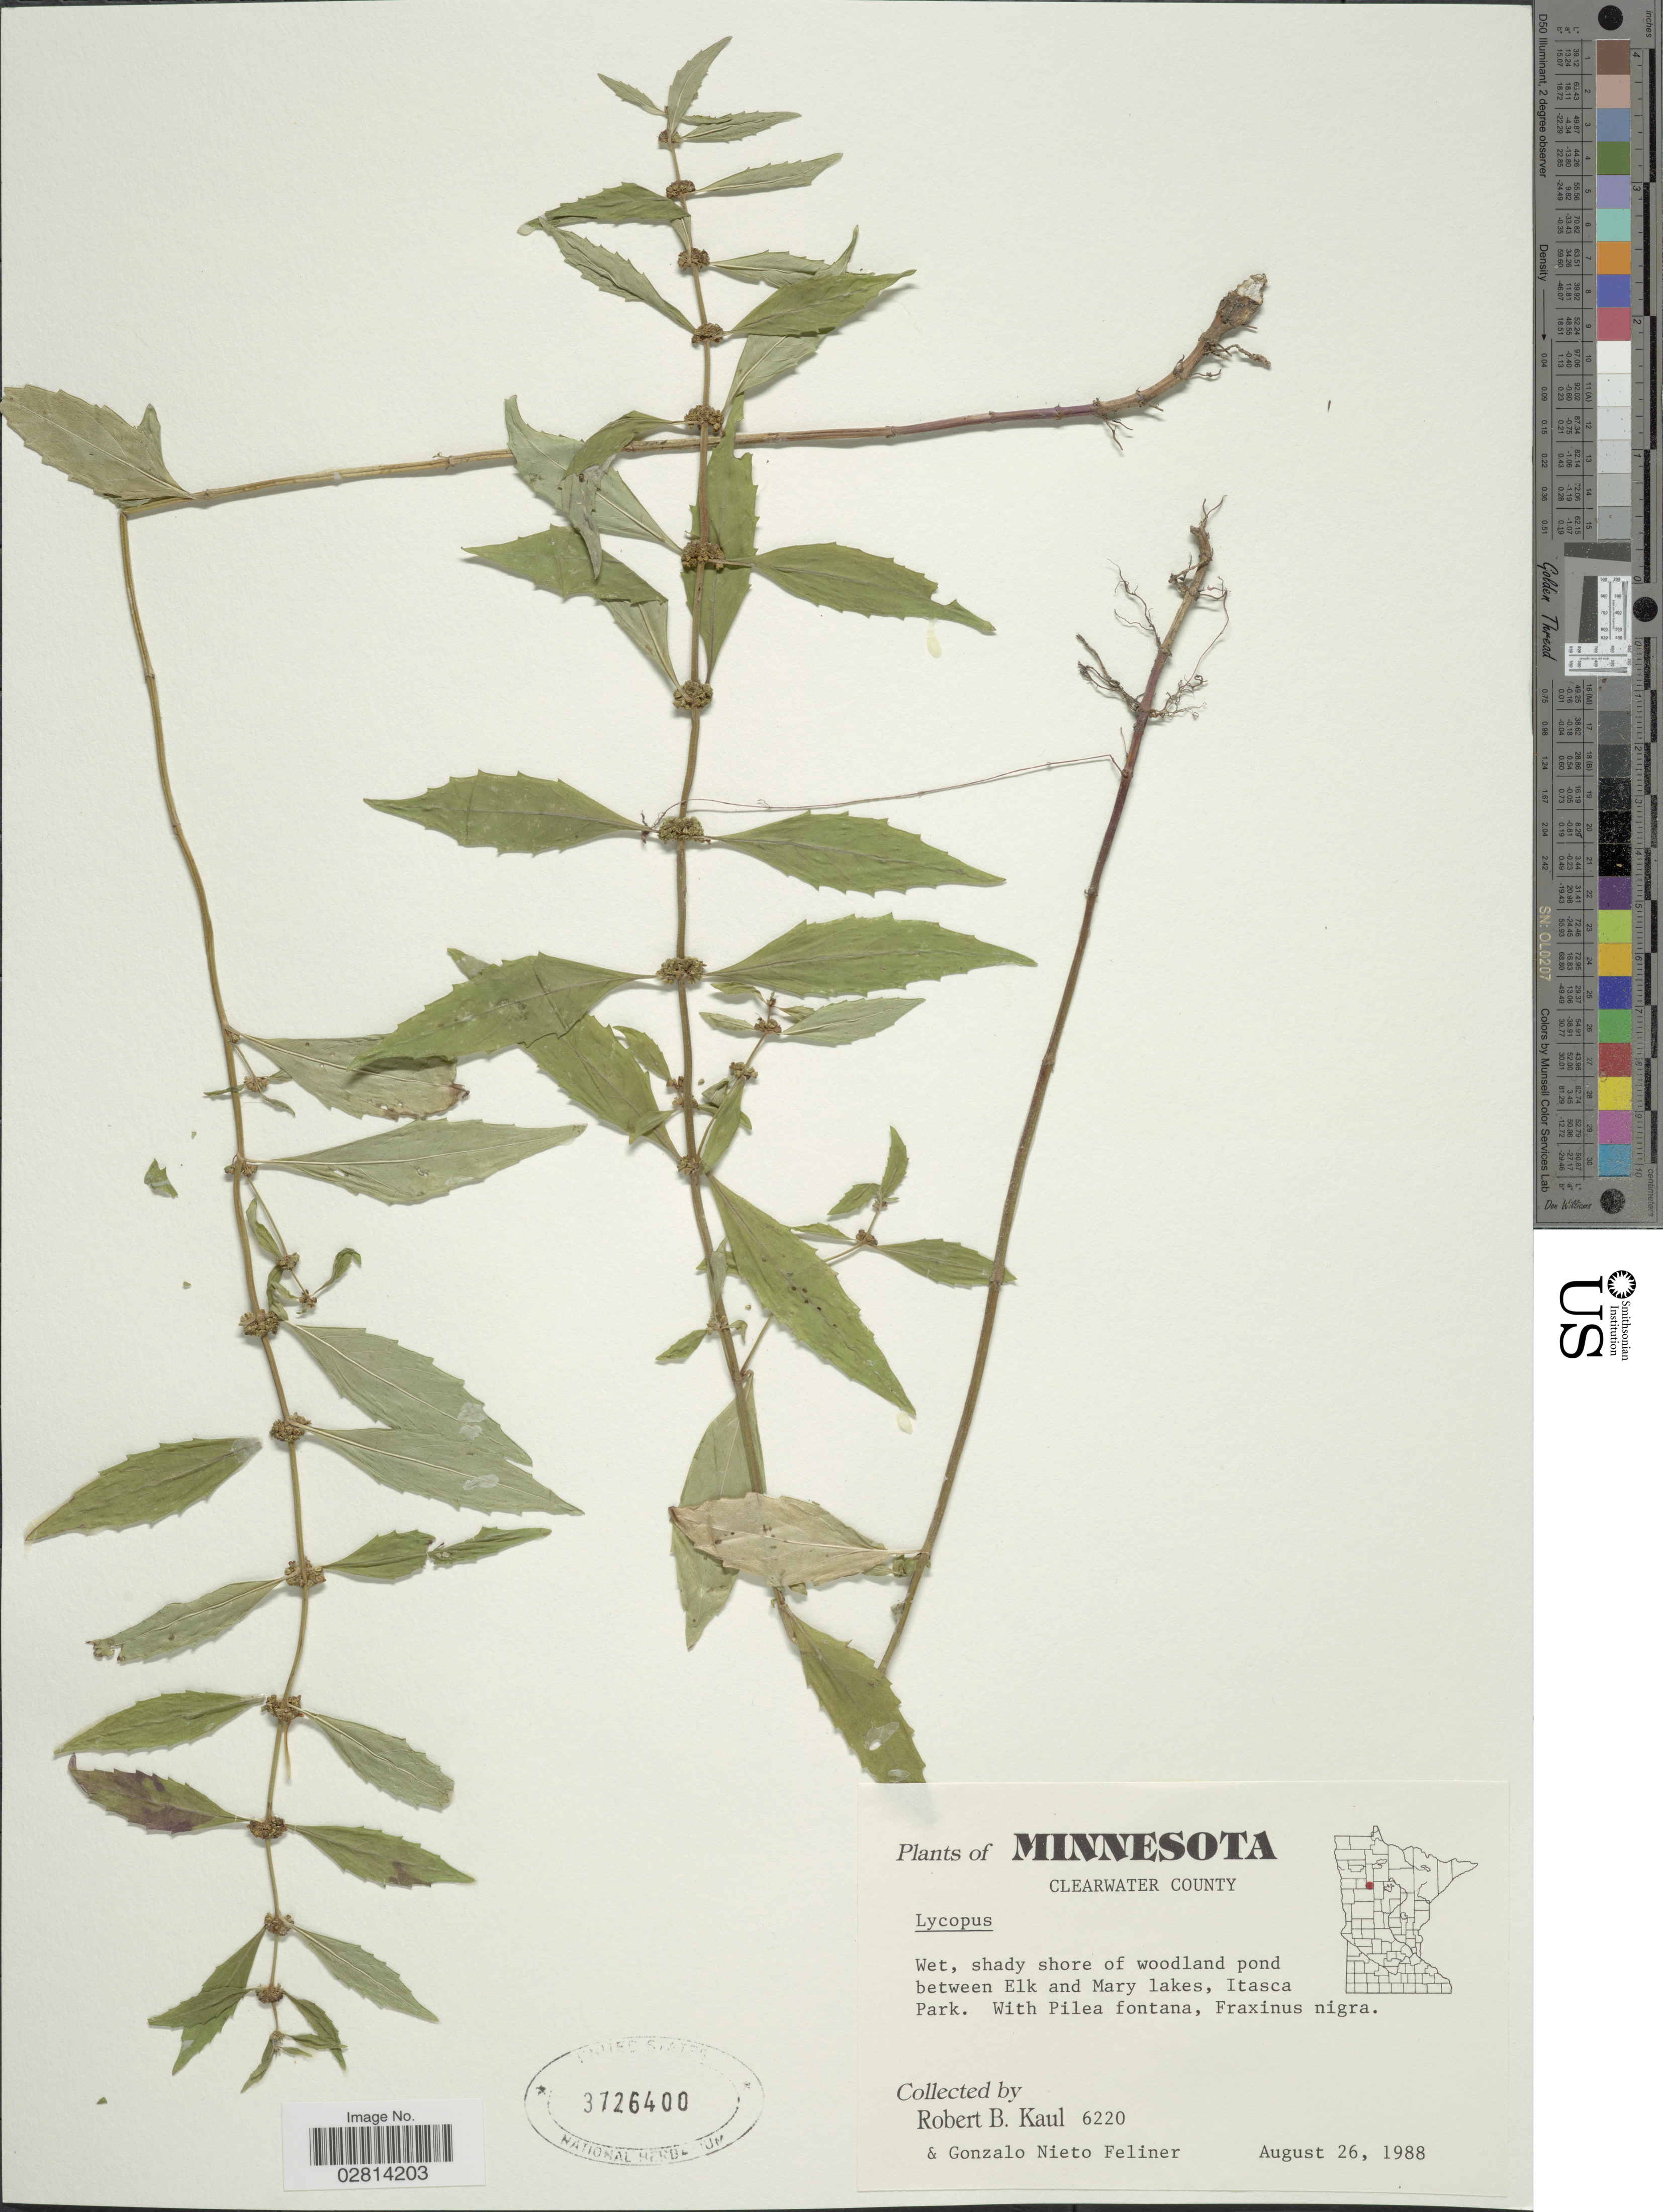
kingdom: Plantae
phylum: Tracheophyta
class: Magnoliopsida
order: Lamiales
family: Lamiaceae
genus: Lycopus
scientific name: Lycopus virginicus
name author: L.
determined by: Jimnéz-Mejias, Pedro, (UPOS), Universidad Pablo de Olavide (SPAIN)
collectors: R. Kaul & G. Nieto Feliner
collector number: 6220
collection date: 1988-08-26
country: United States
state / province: Minnesota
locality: Clearwater County, Wet, shady shore of woodland pond between Elk and Mary lakes, Itasca Park.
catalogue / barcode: US 3726400